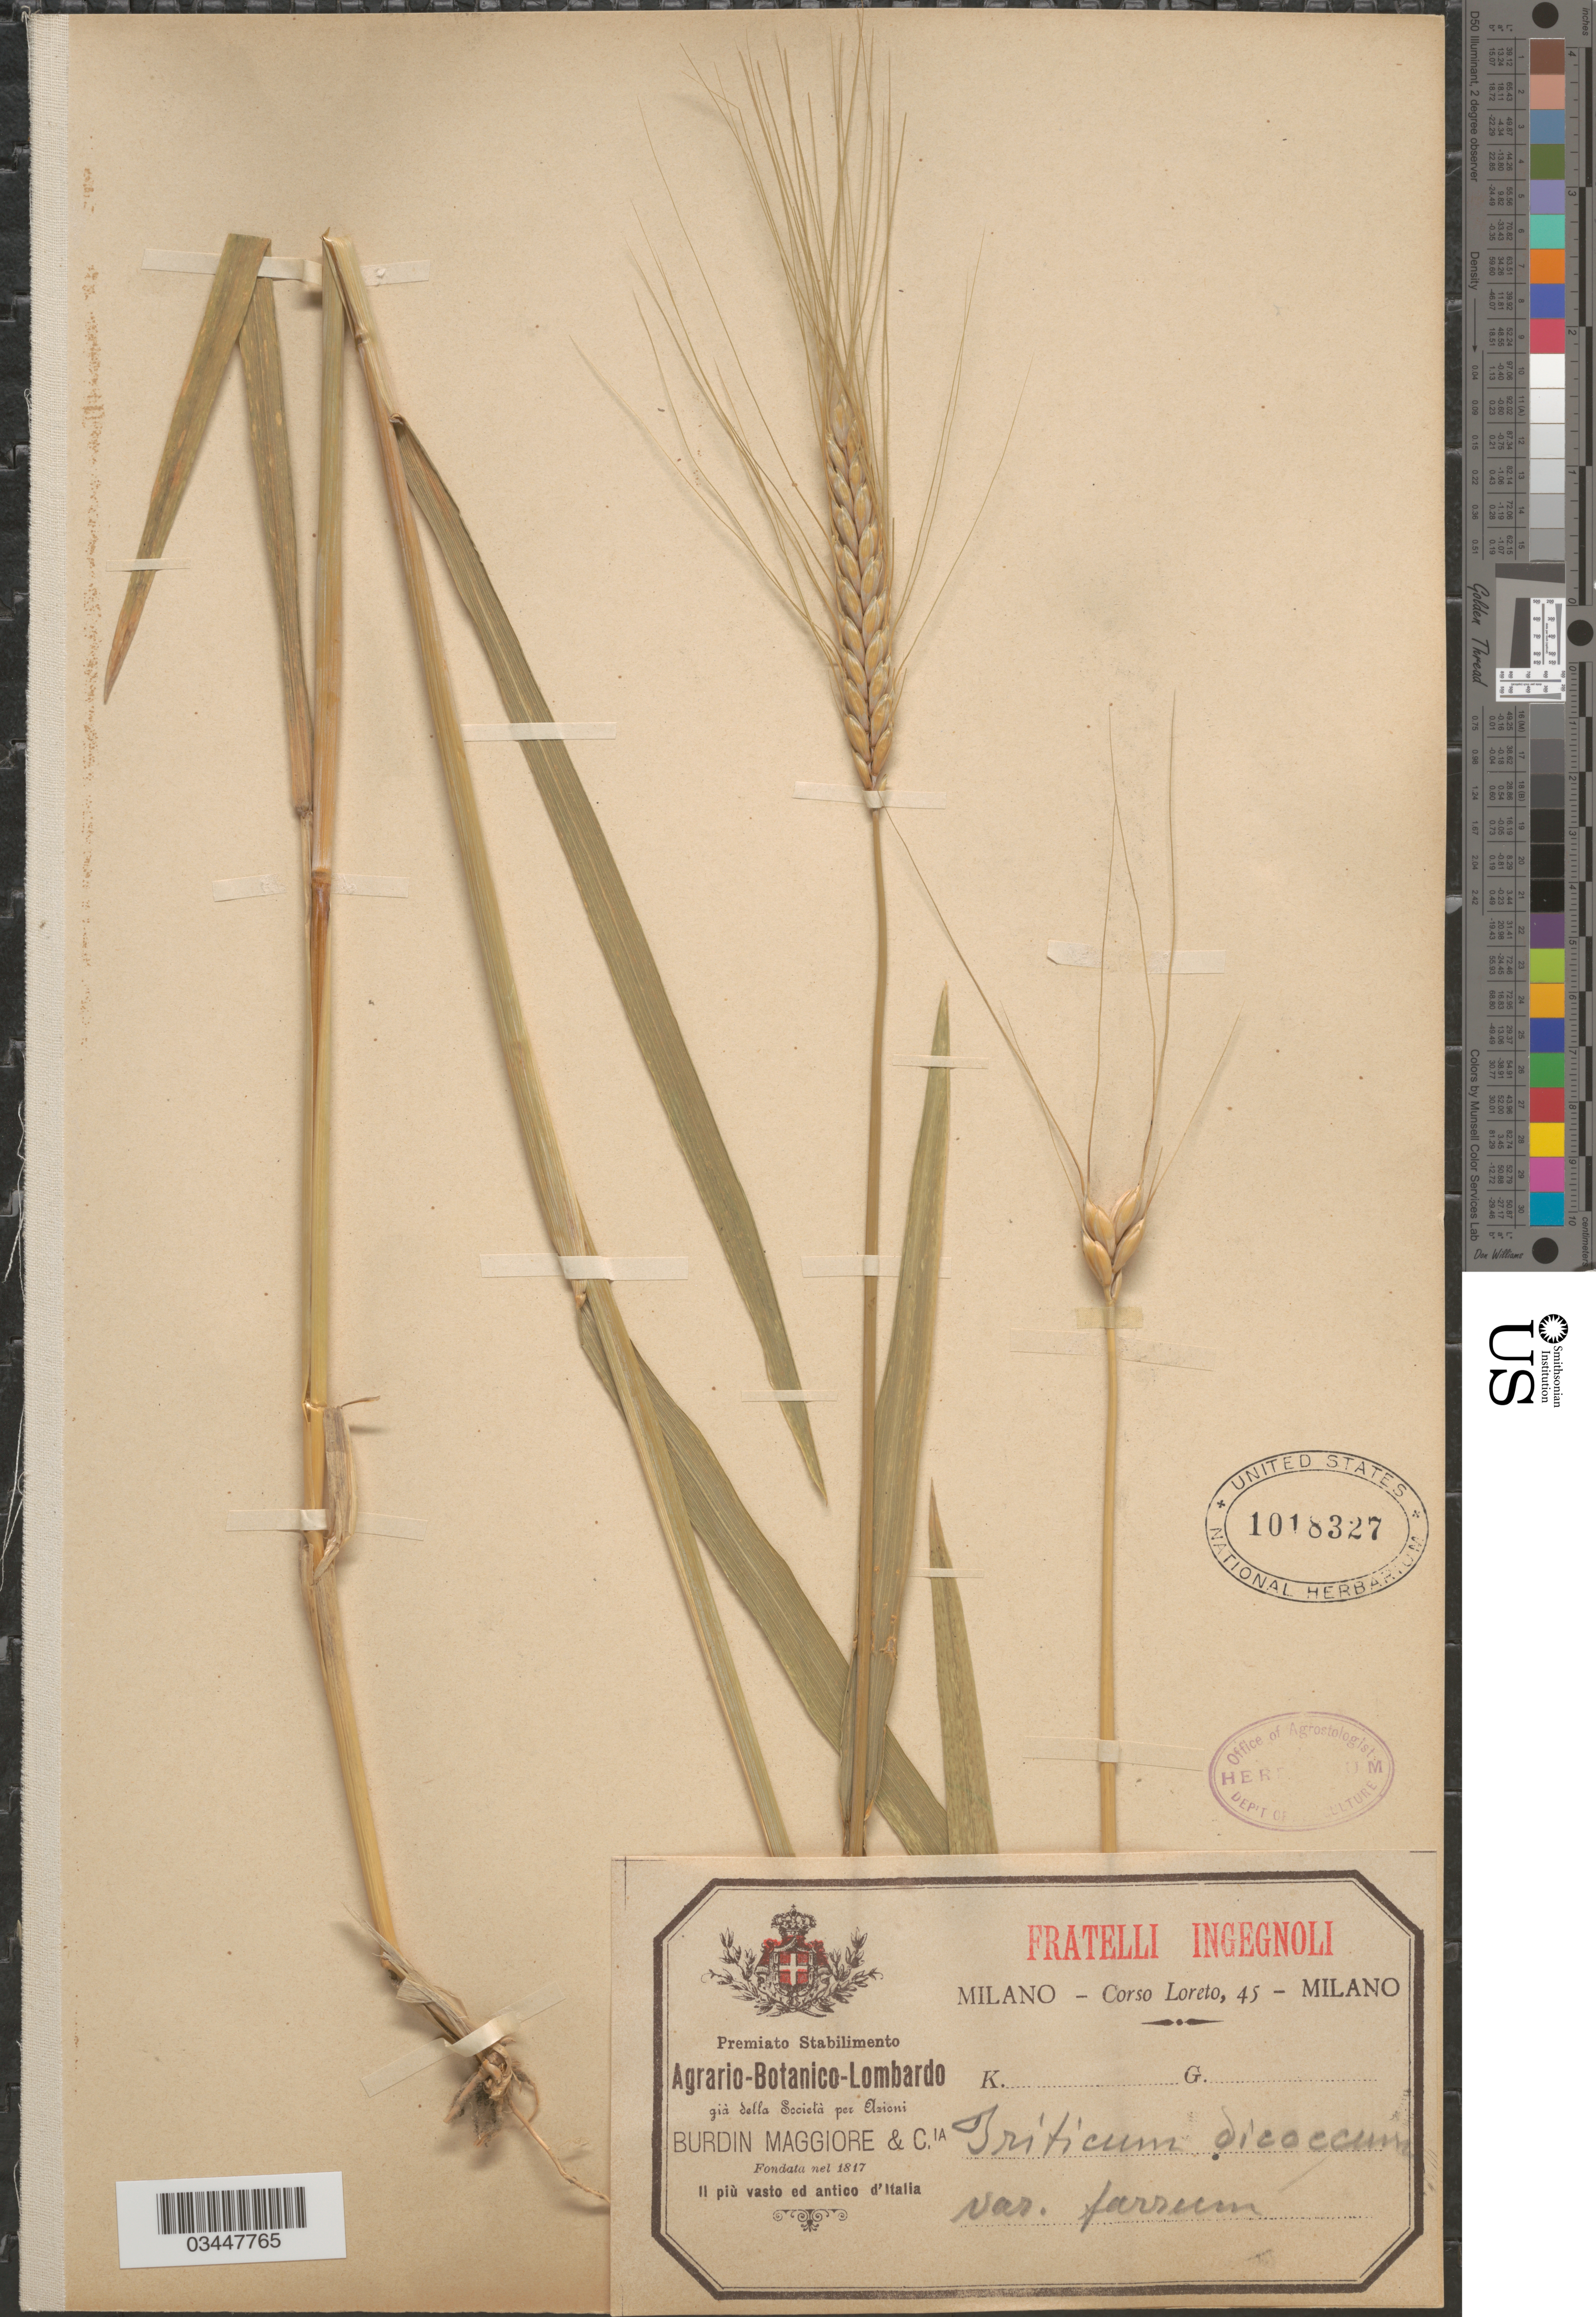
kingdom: Plantae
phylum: Tracheophyta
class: Liliopsida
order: Poales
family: Poaceae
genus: Triticum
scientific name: Triticum dicoccum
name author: Schrank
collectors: Loreto, C.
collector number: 45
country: Italy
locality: Il più vasto ed antico d'Italia.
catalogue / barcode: US 1018327